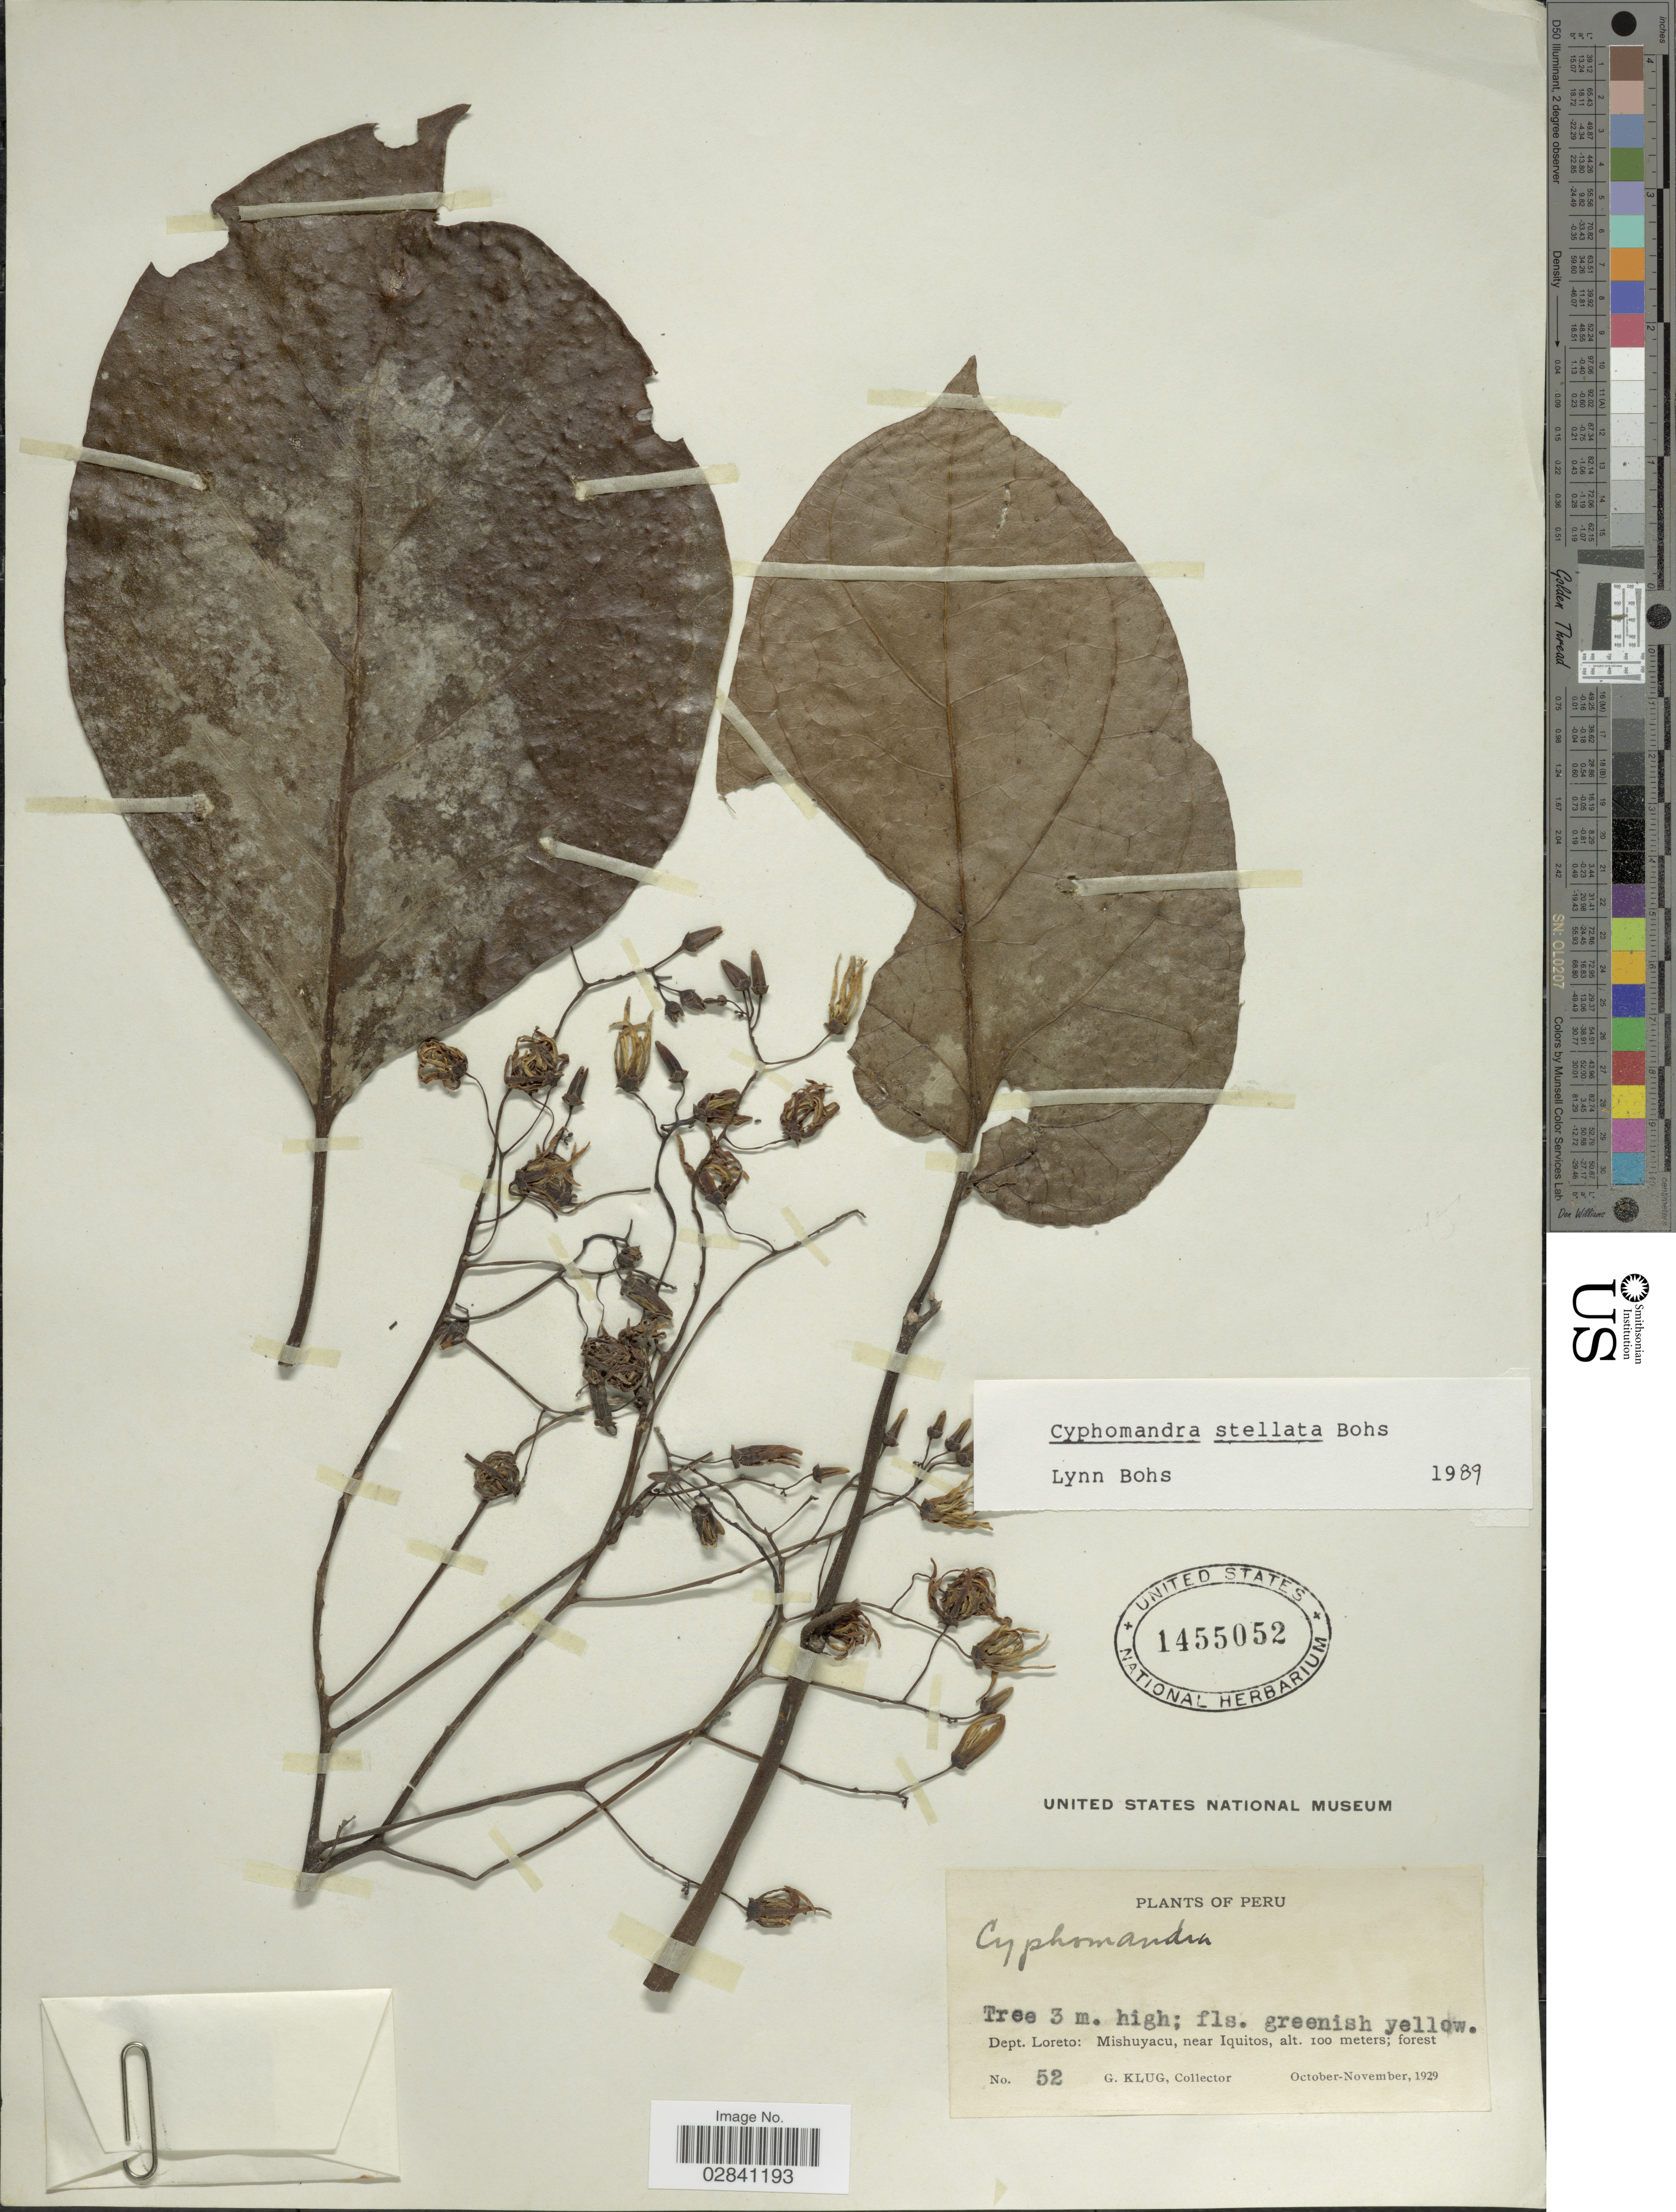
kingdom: Plantae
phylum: Tracheophyta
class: Magnoliopsida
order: Solanales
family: Solanaceae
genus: Cyphomandra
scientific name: Cyphomandra stellata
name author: Bohs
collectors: G. Klug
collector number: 52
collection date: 1929-10/1929-11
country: Peru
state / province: Loreto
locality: Dept. Loreto: Mishuyacu, near Iquitos.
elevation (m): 100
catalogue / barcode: US 1455052